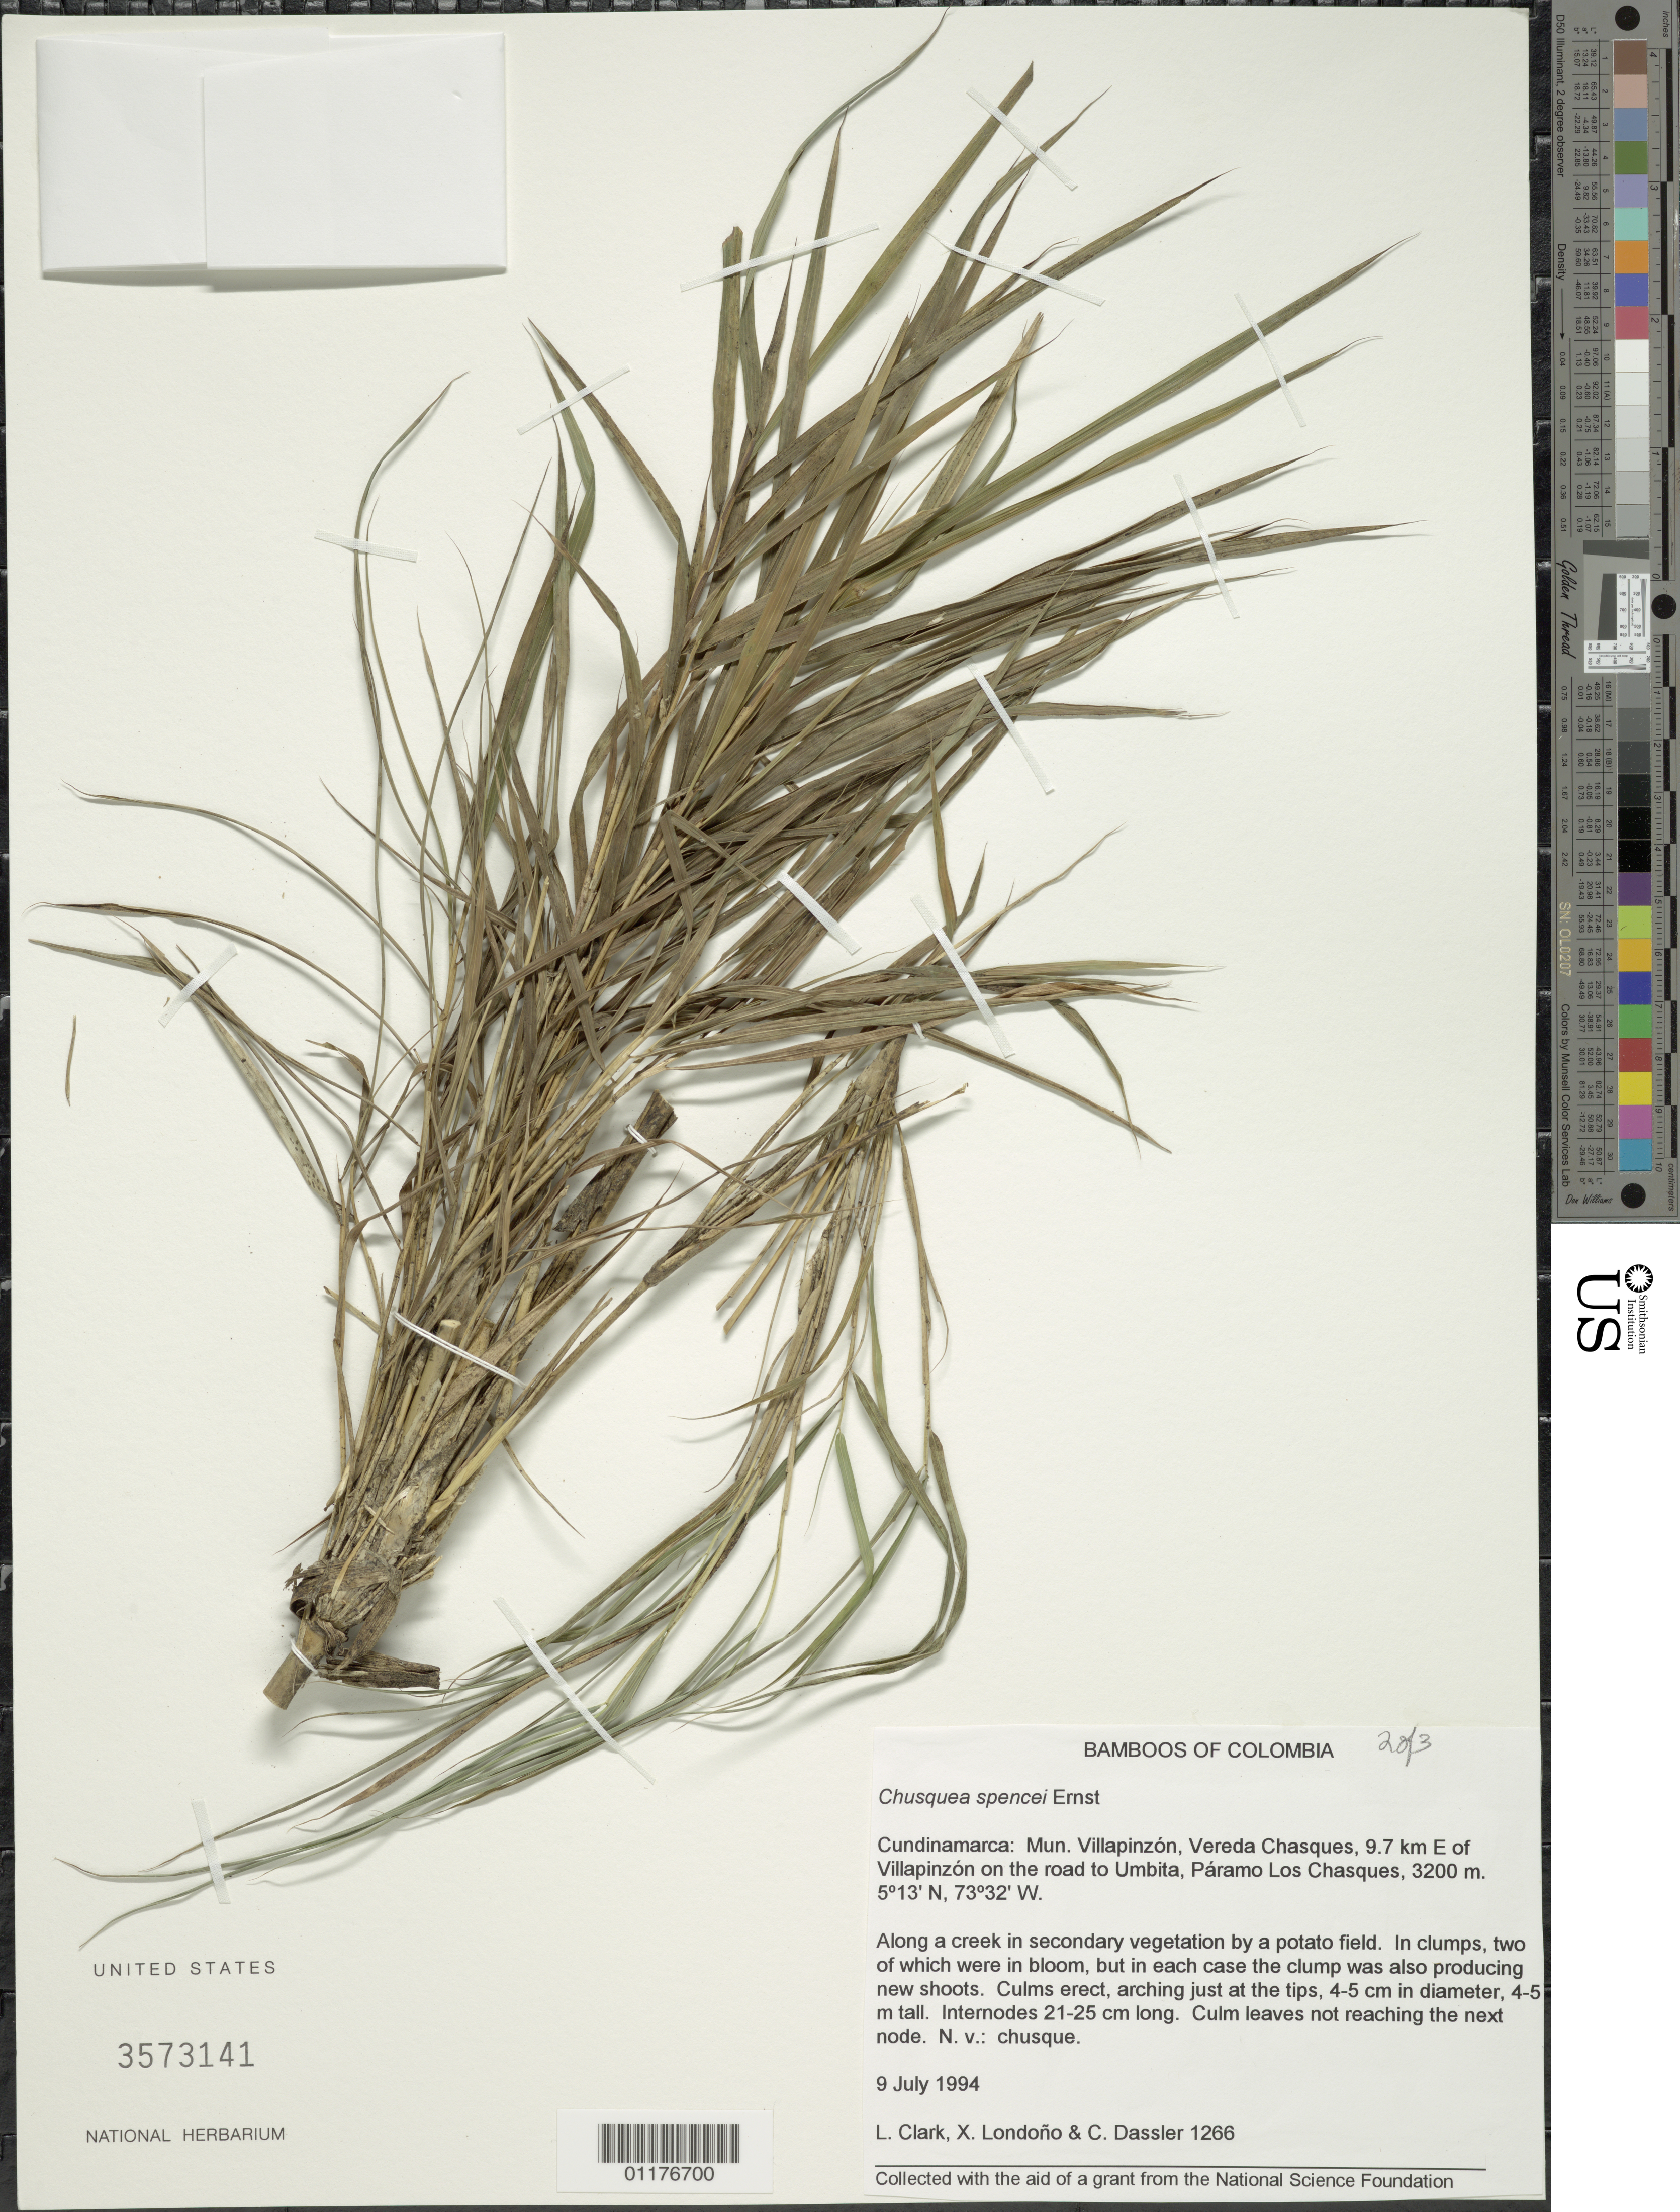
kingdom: Plantae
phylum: Tracheophyta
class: Liliopsida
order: Poales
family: Poaceae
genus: Chusquea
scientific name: Chusquea spencei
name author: Ernst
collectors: L. G. Clark, X. Londoño & C. Dassler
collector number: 1266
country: Colombia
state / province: Cundinamarca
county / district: Villapinzón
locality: Vereda Chasques, E of Villapiunzon on the road to Umbita, Paramo Los Chgasques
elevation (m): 3200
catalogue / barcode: US 3573141